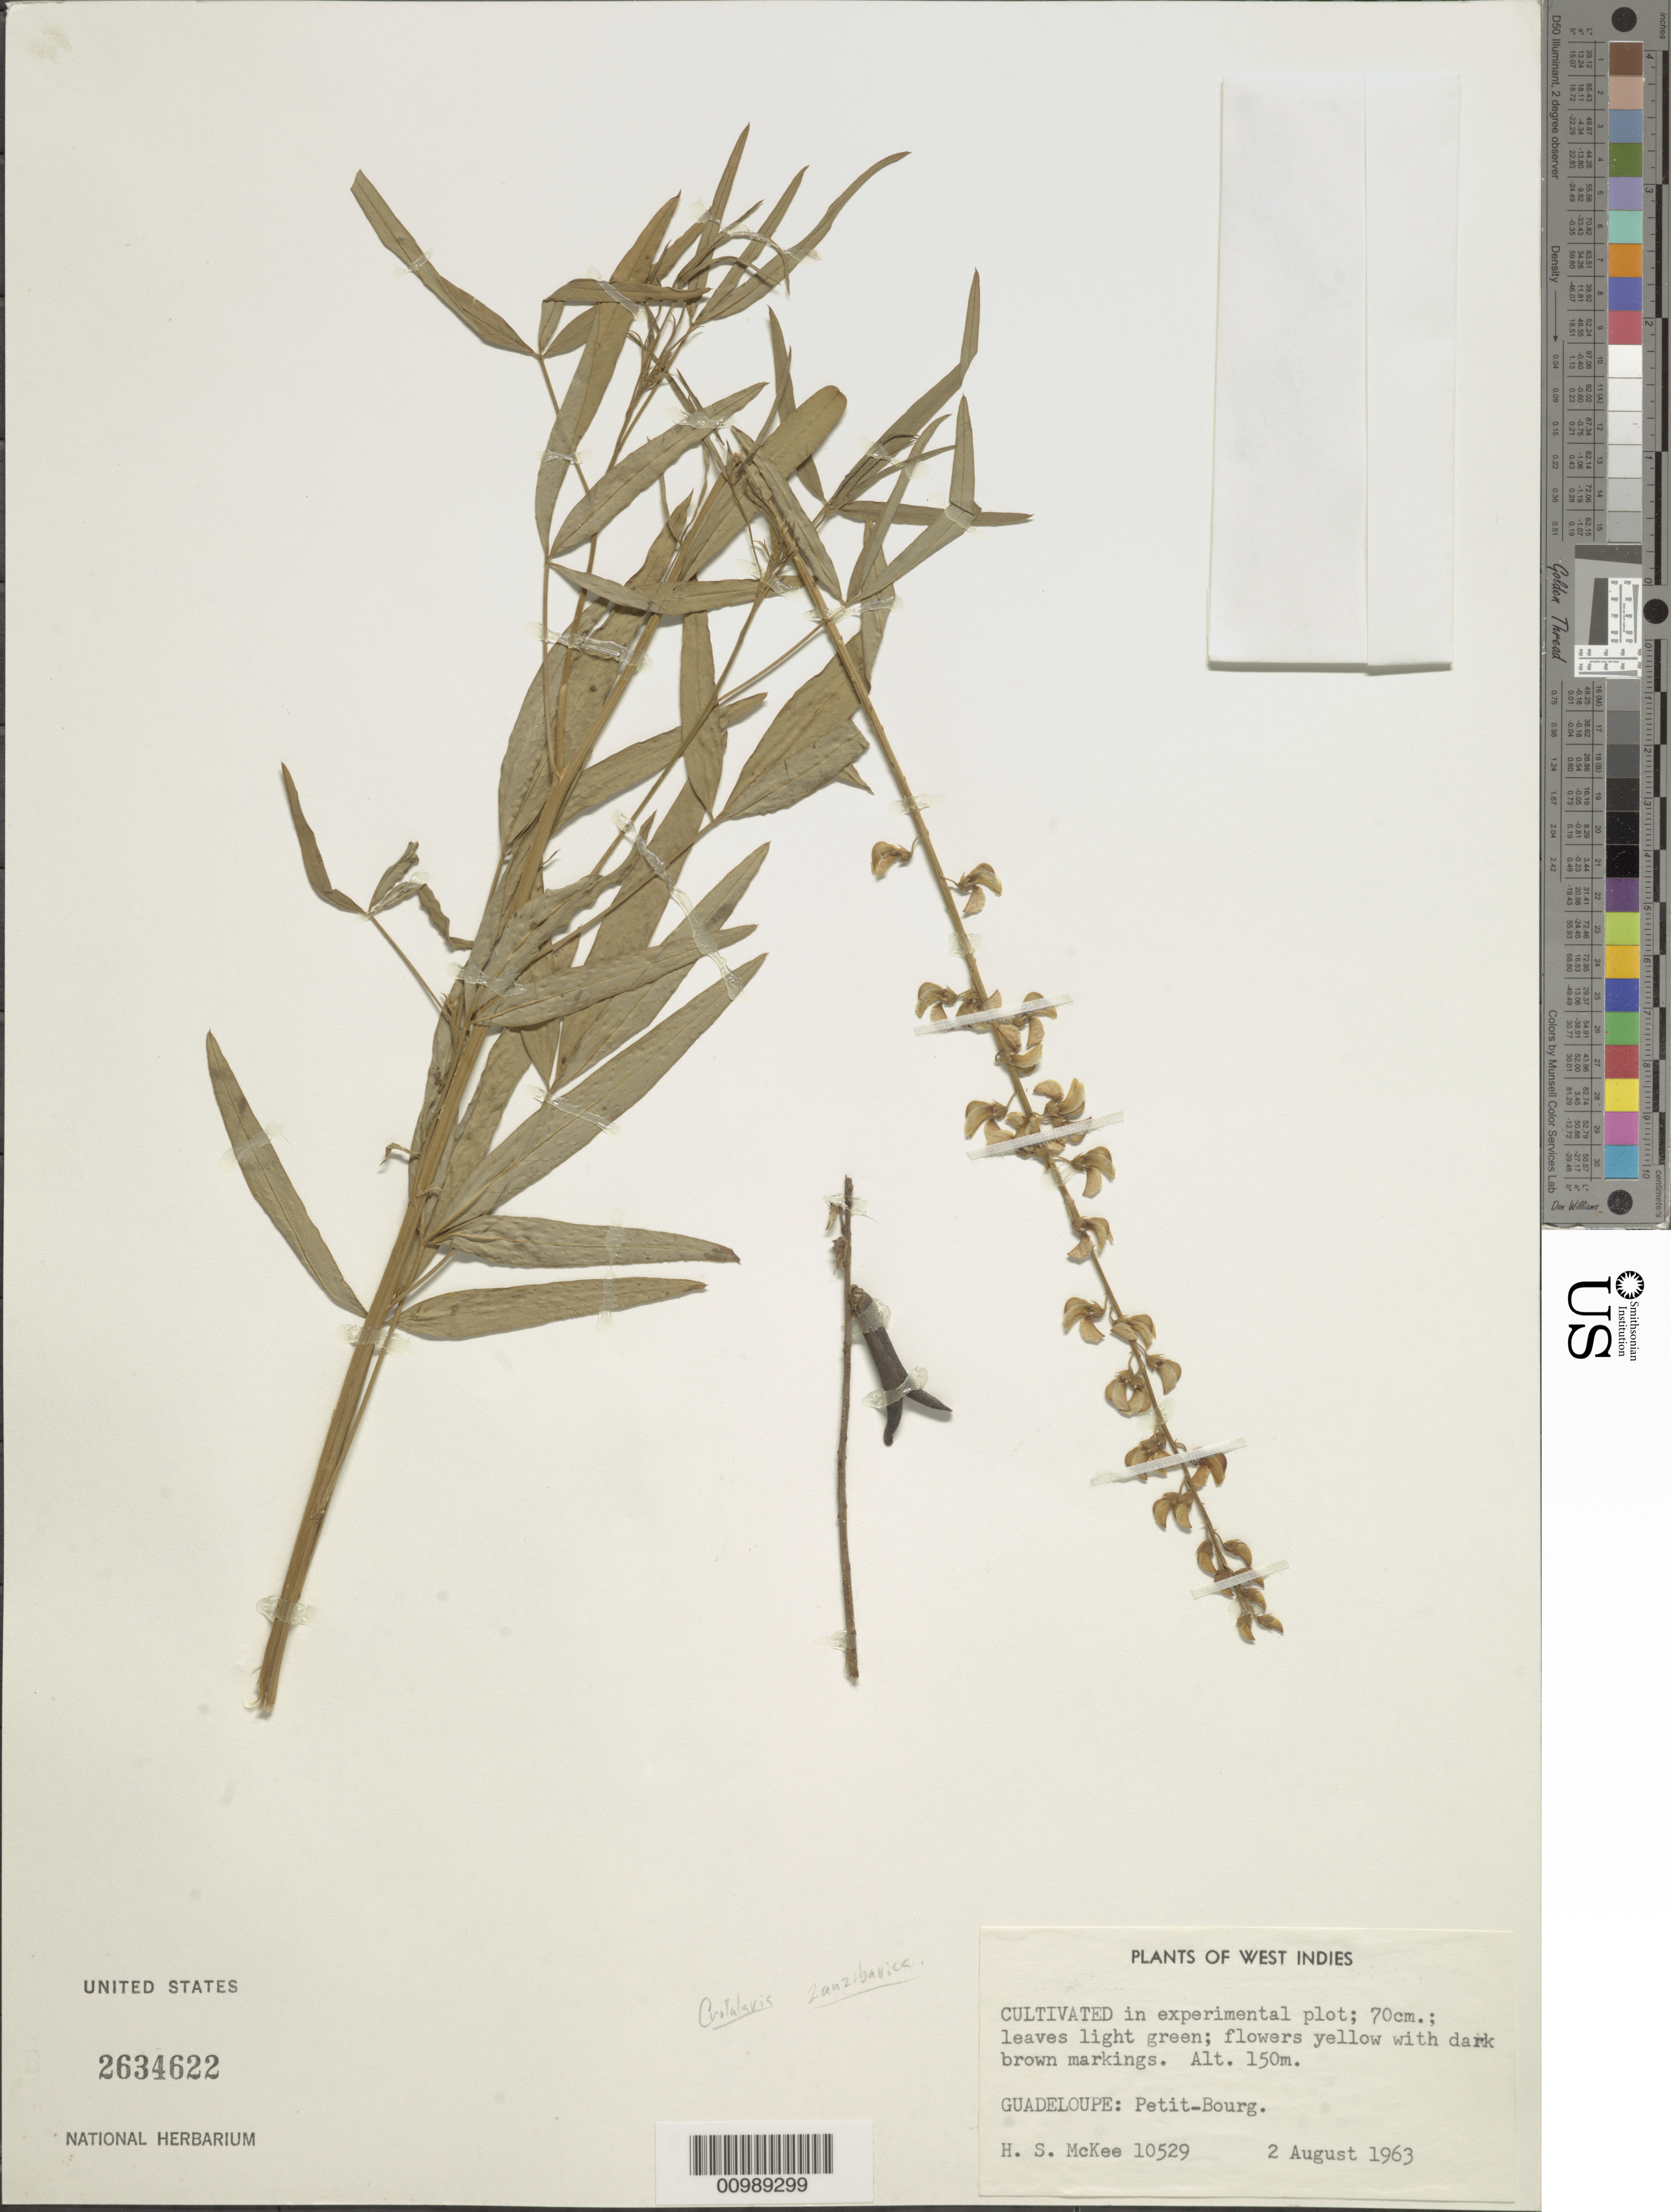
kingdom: Plantae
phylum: Tracheophyta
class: Magnoliopsida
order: Fabales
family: Fabaceae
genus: Crotalaria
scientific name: Crotalaria zanzibarica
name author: Benth.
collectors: H. S. McKee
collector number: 10529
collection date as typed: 02 Aug 1963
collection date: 1963-08-02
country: Guadeloupe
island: Basse Terre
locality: Petit-Bourg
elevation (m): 150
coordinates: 0 N, 0 E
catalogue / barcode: US 2634622